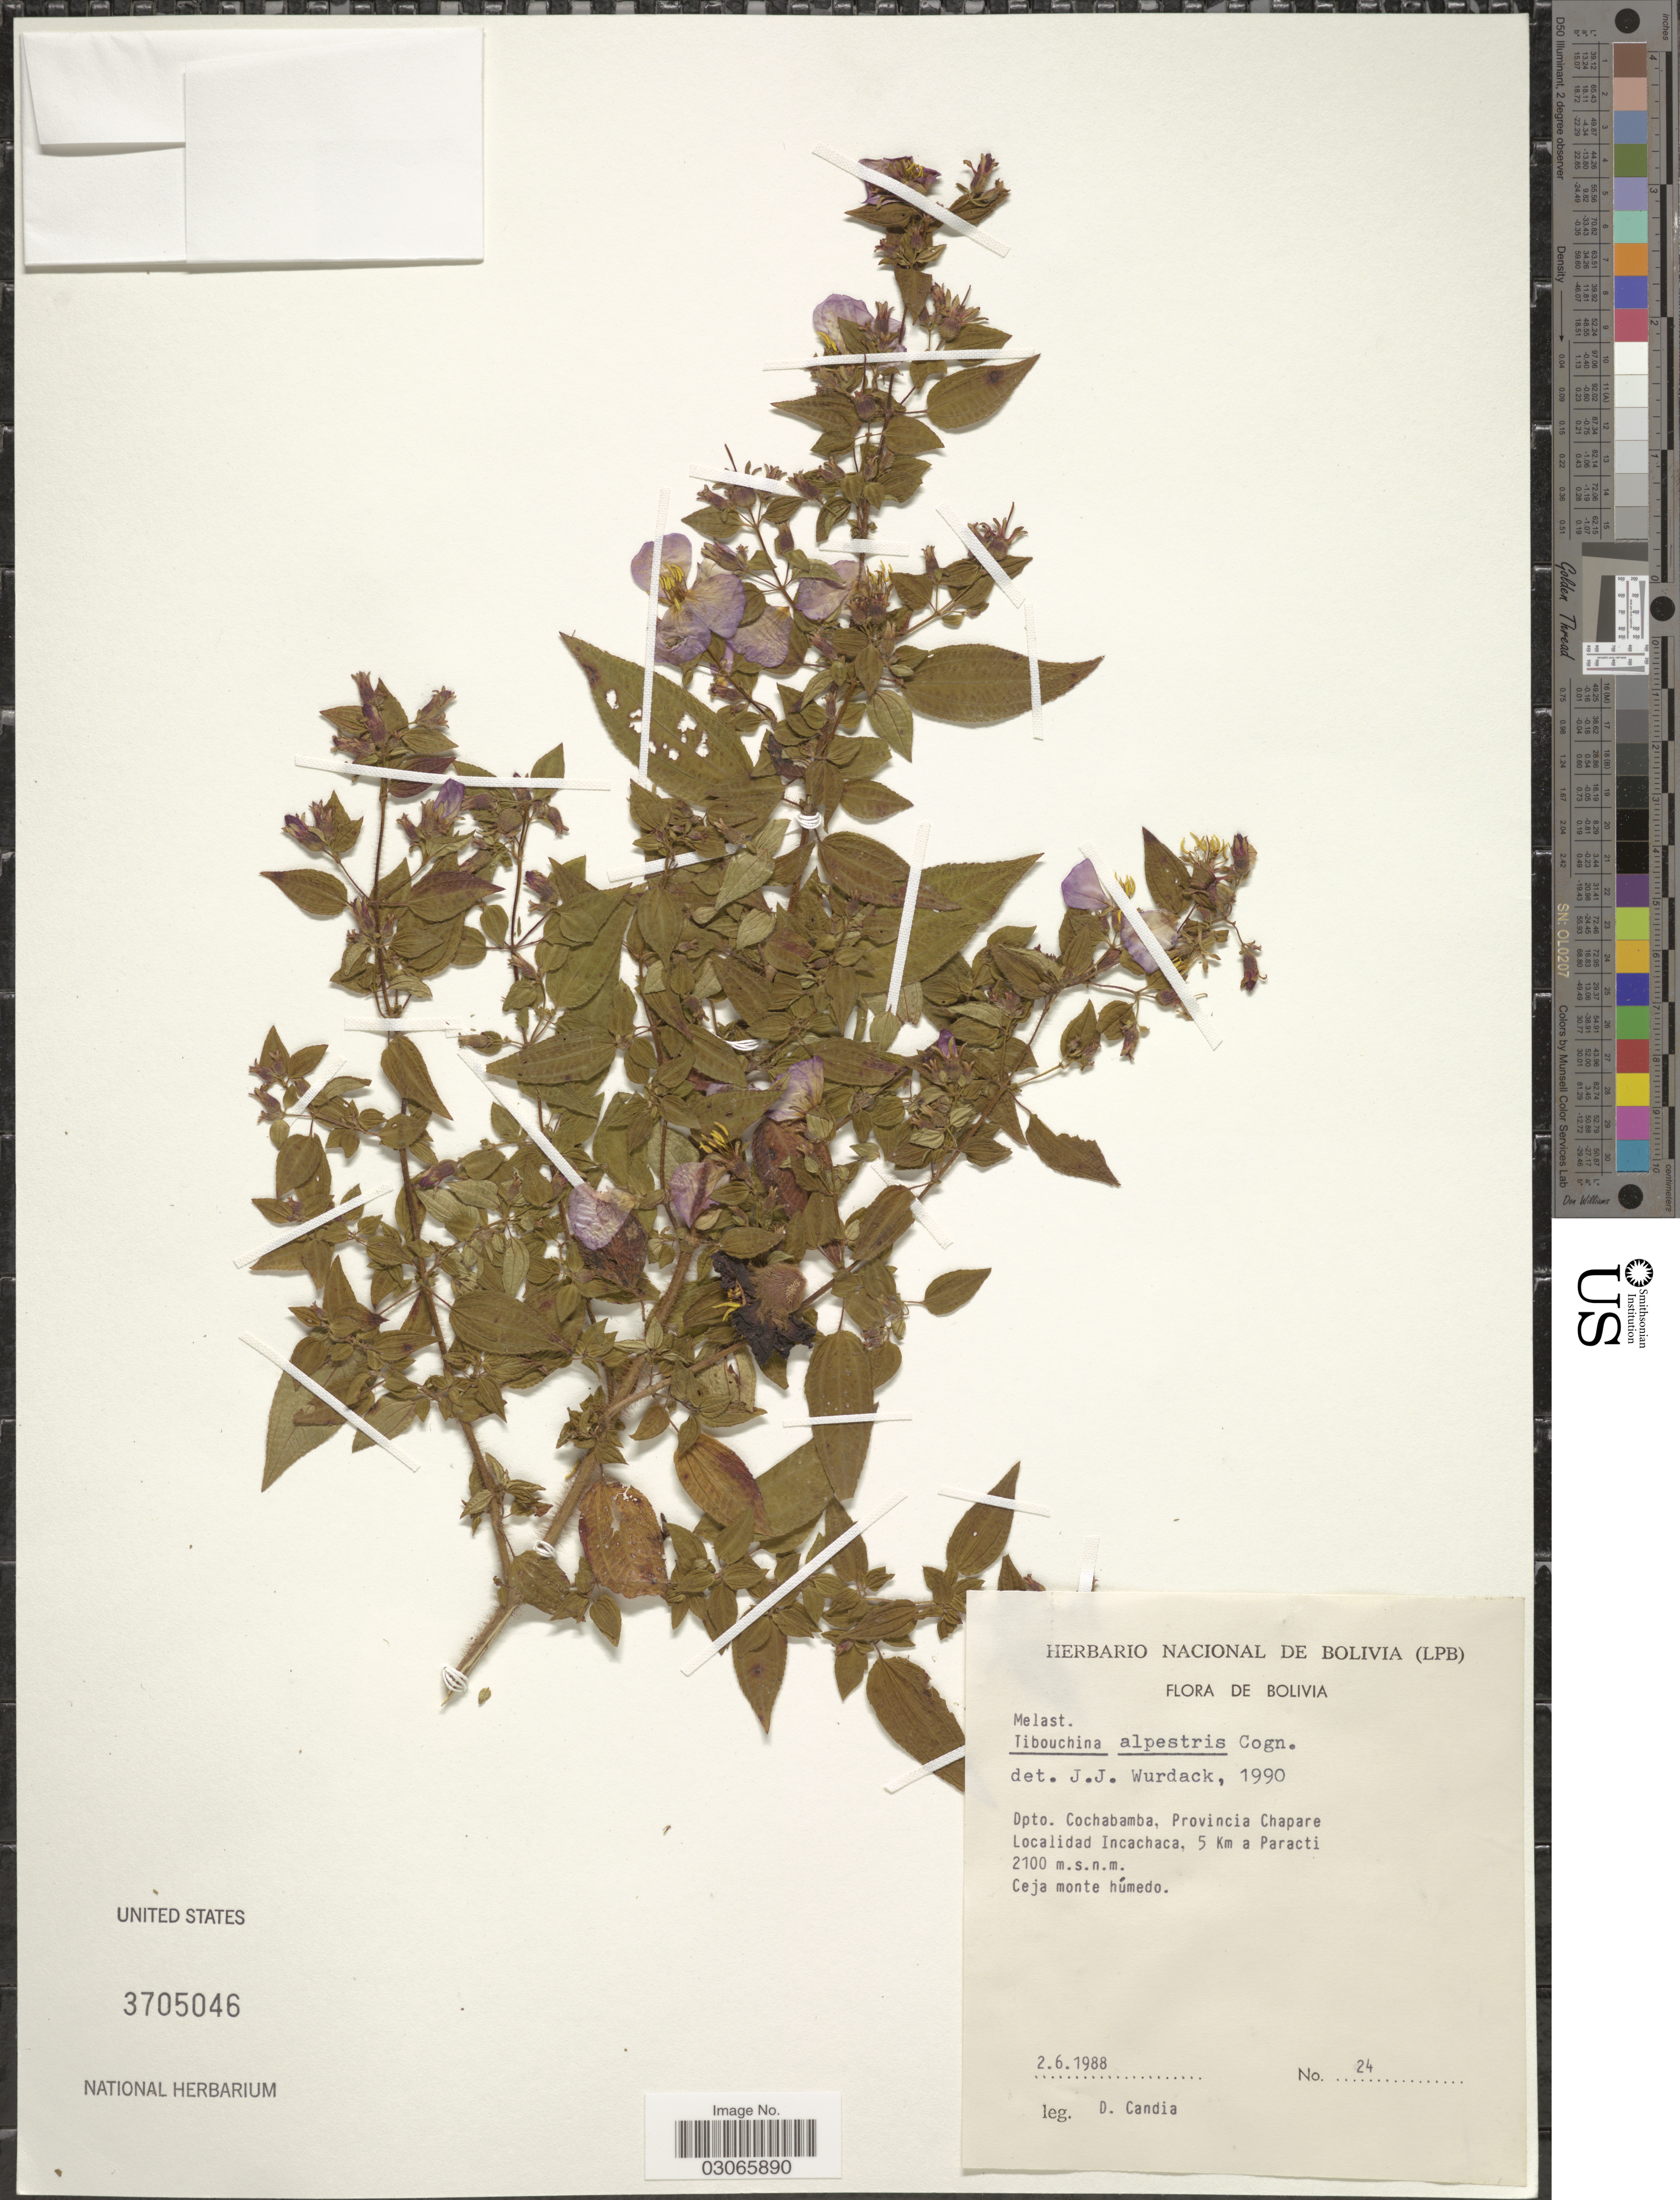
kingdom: Plantae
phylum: Tracheophyta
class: Magnoliopsida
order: Myrtales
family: Melastomataceae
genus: Chaetogastra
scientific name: Chaetogastra brachyphylla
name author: (Gleason) P.J.F. Guim. & Michelang.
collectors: D. Candia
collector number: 24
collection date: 1988-06-02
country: Bolivia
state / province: Cochabamba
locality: Dpto. Cochabamba, Provincia Chapare. Incachaca, 5 Km a Paracti.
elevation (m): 2100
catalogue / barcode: US 3705046